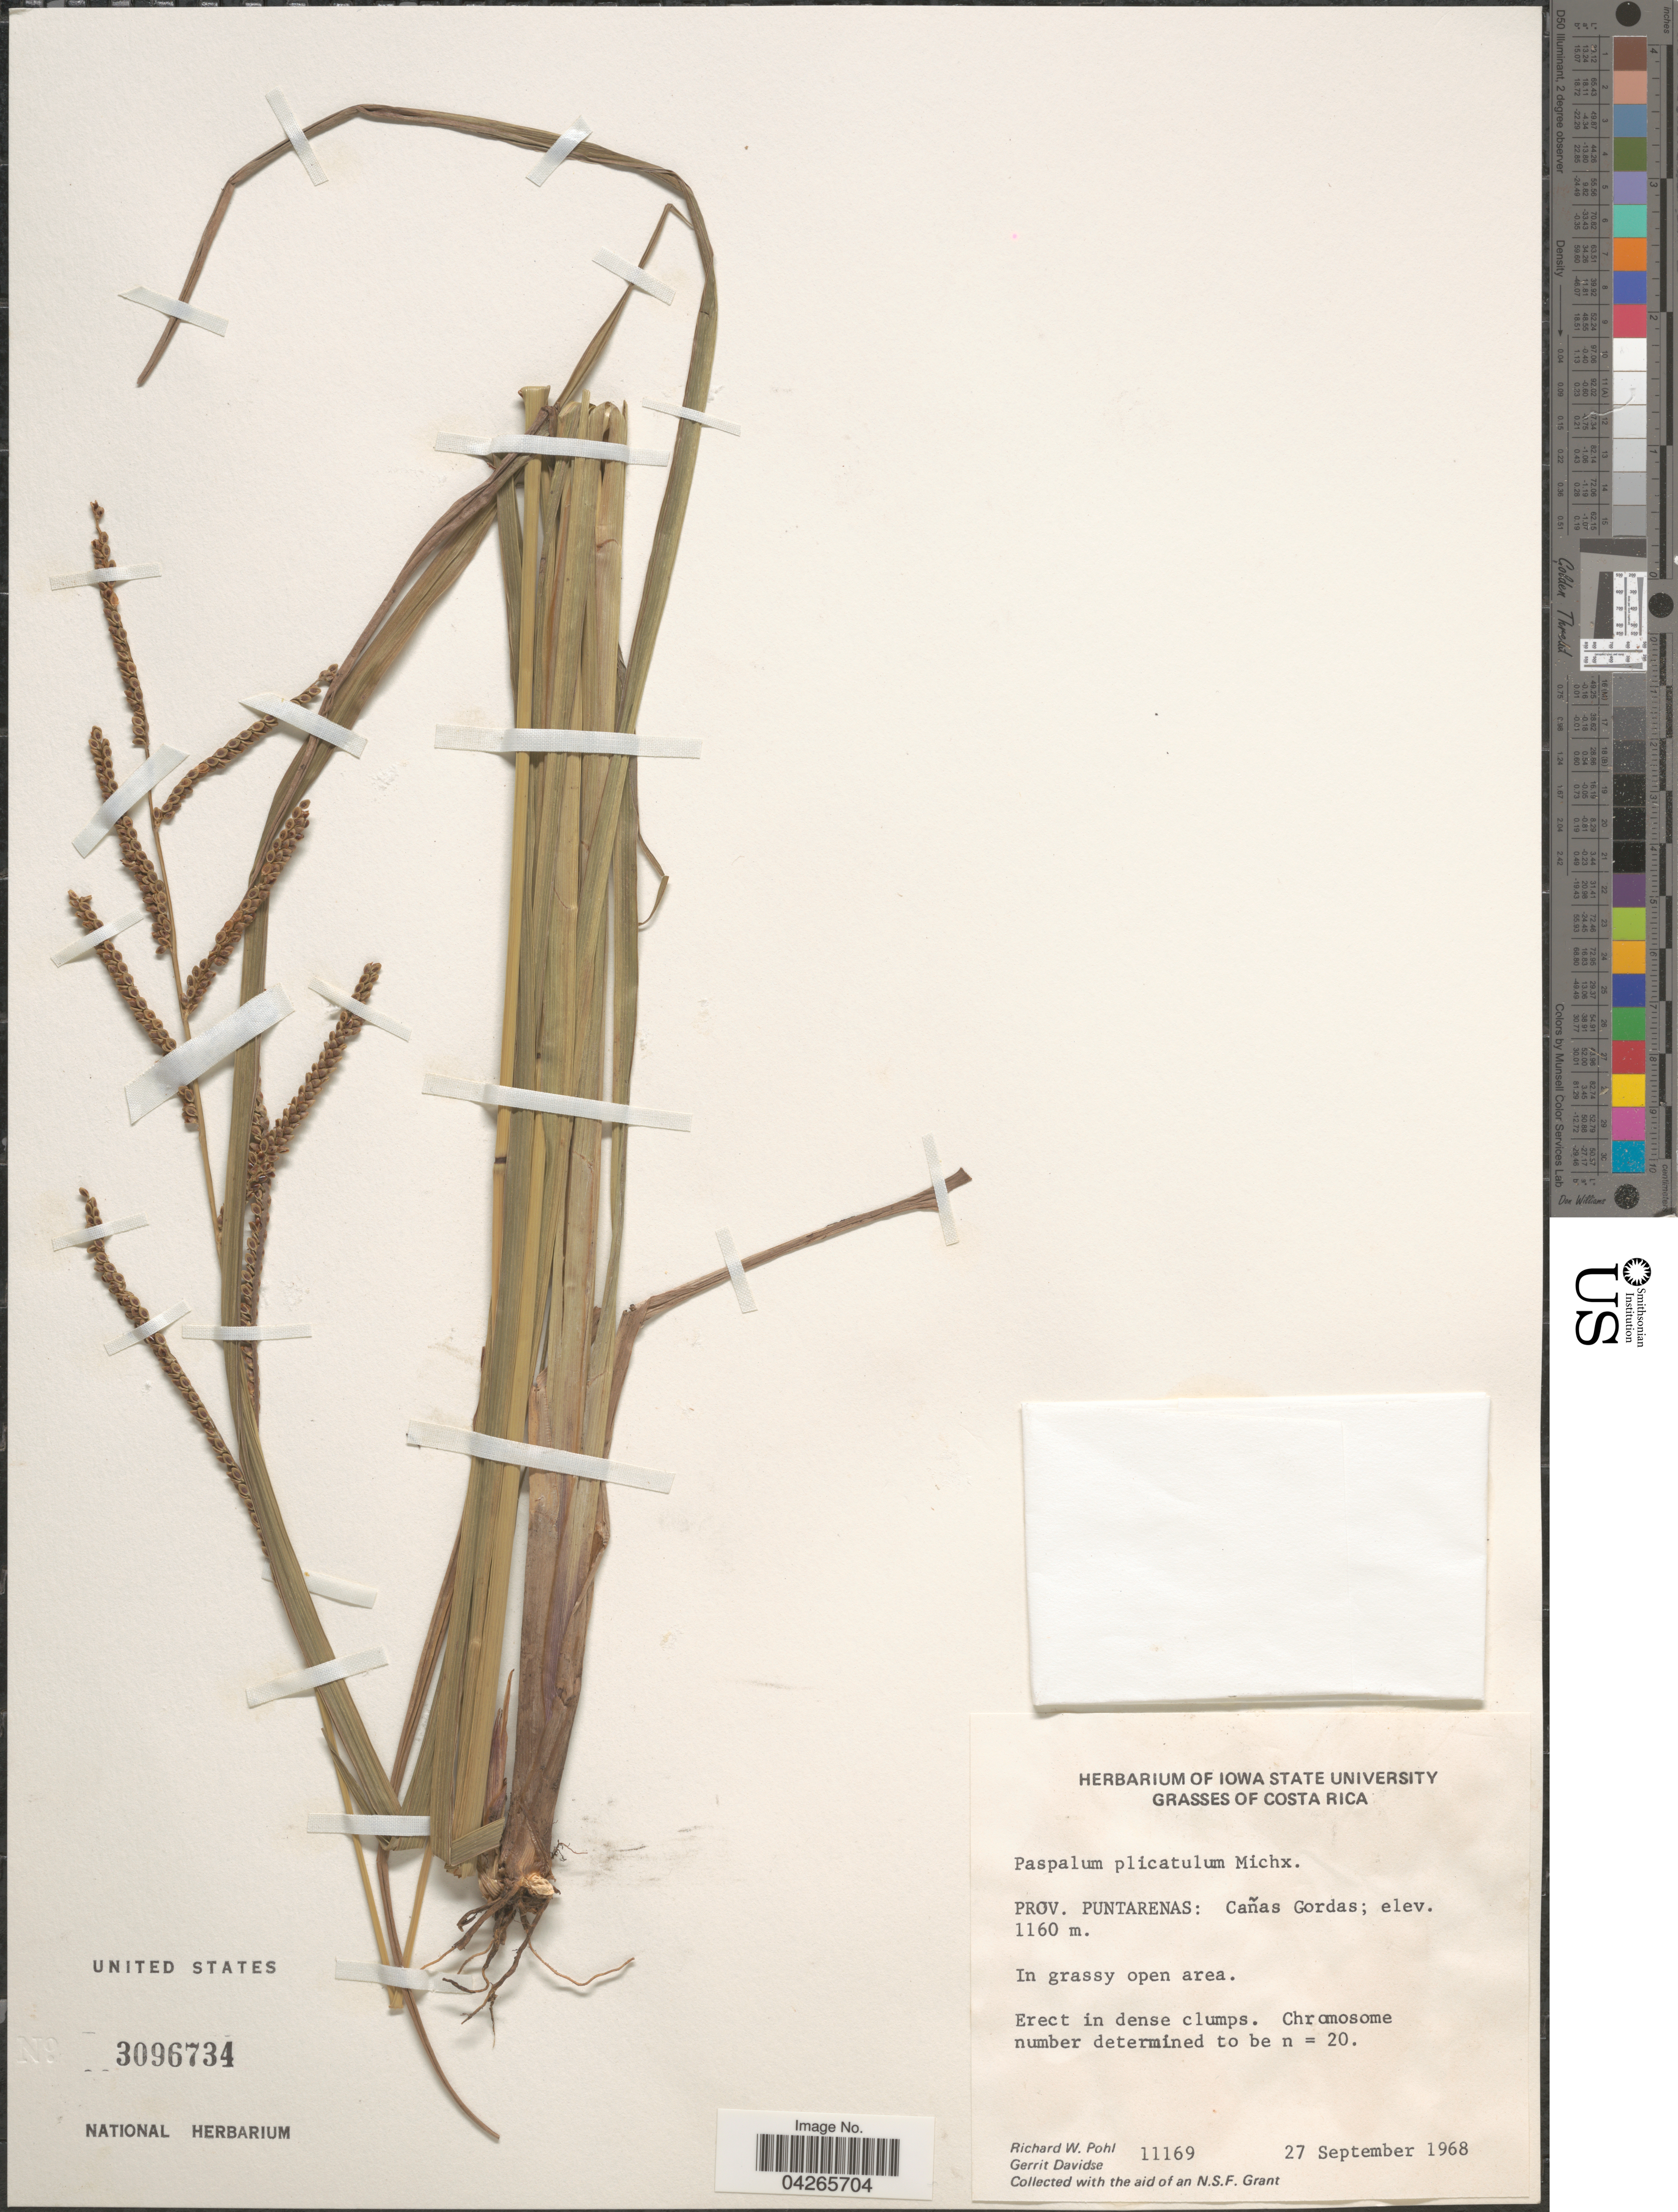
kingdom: Plantae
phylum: Tracheophyta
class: Liliopsida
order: Poales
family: Poaceae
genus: Paspalum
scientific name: Paspalum plicatulum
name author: Michx.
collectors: R. W. Pohl & G. Davidse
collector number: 11169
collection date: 1968-09-27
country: Costa Rica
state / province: Puntarenas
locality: Cañas Gordas; In grassy open area.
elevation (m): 1160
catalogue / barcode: US 3096734